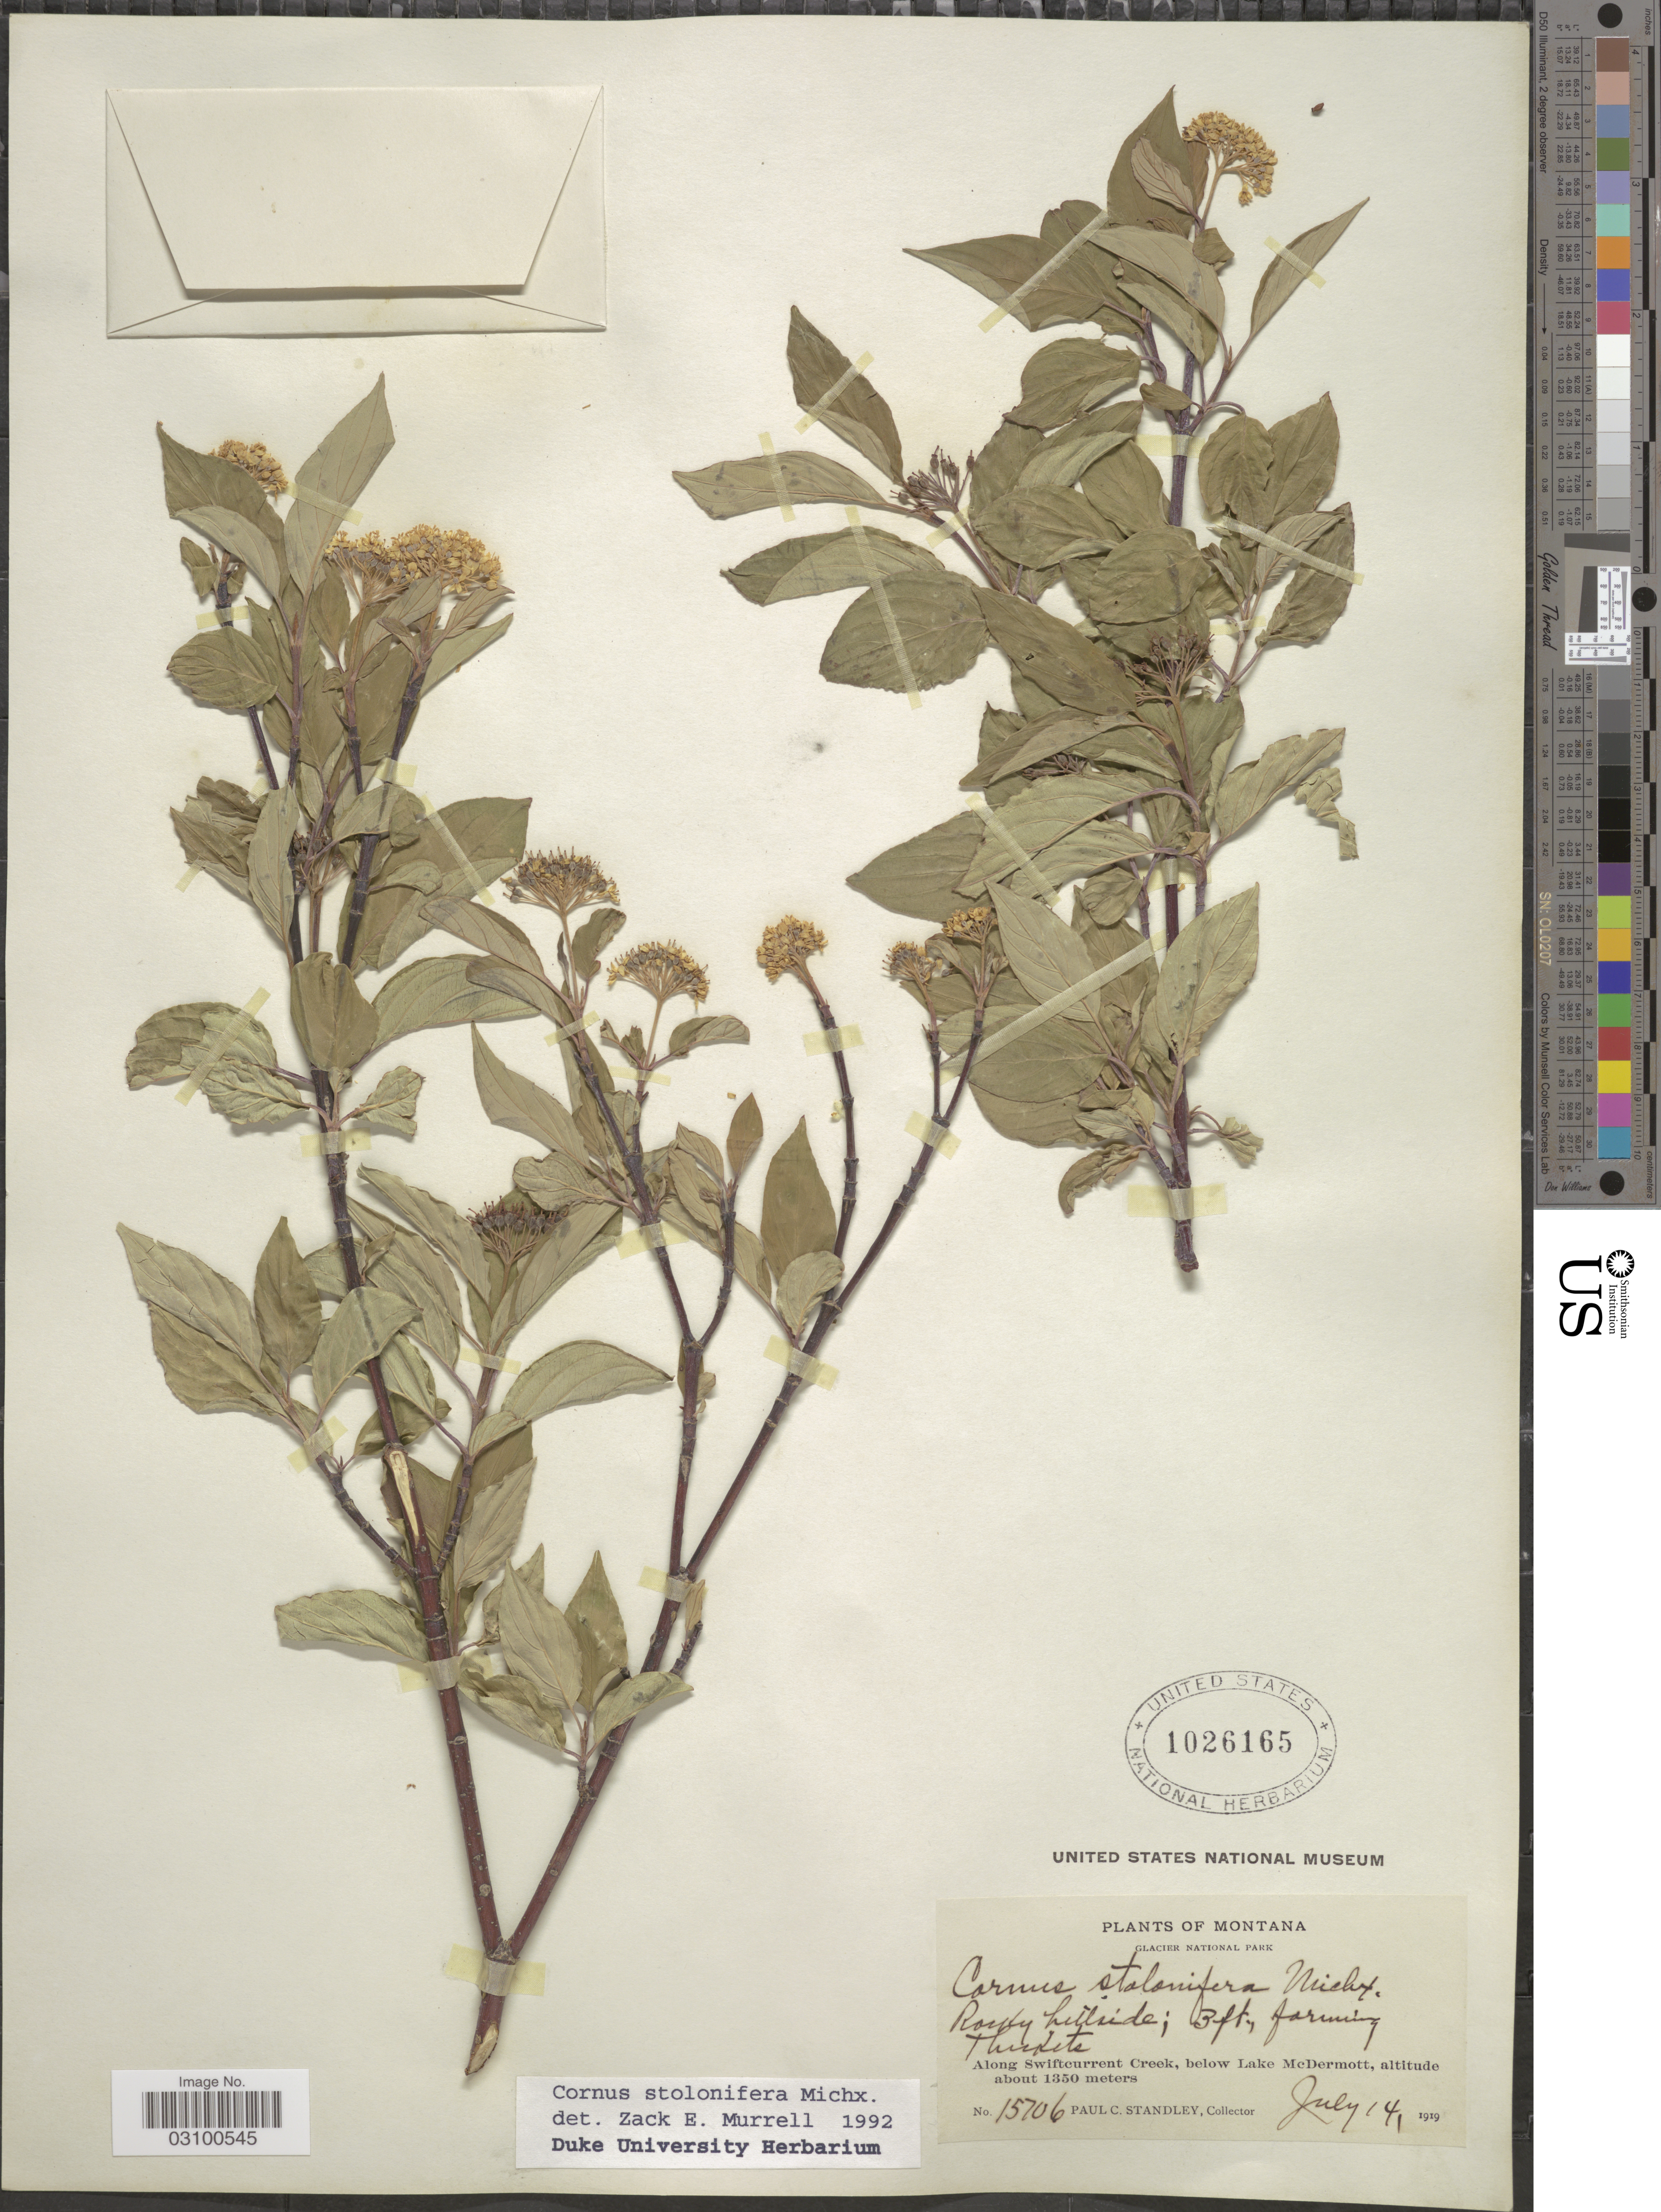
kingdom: Plantae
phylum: Tracheophyta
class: Magnoliopsida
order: Cornales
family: Cornaceae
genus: Cornus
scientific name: Cornus sericea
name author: L.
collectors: P. C. Standley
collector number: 15706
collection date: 1919-07-14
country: United States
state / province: Montana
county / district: Flathead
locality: Along Swiftcurrent Creek, below Lake McDermott. Glacier National Park.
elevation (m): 1350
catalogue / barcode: US 1026165